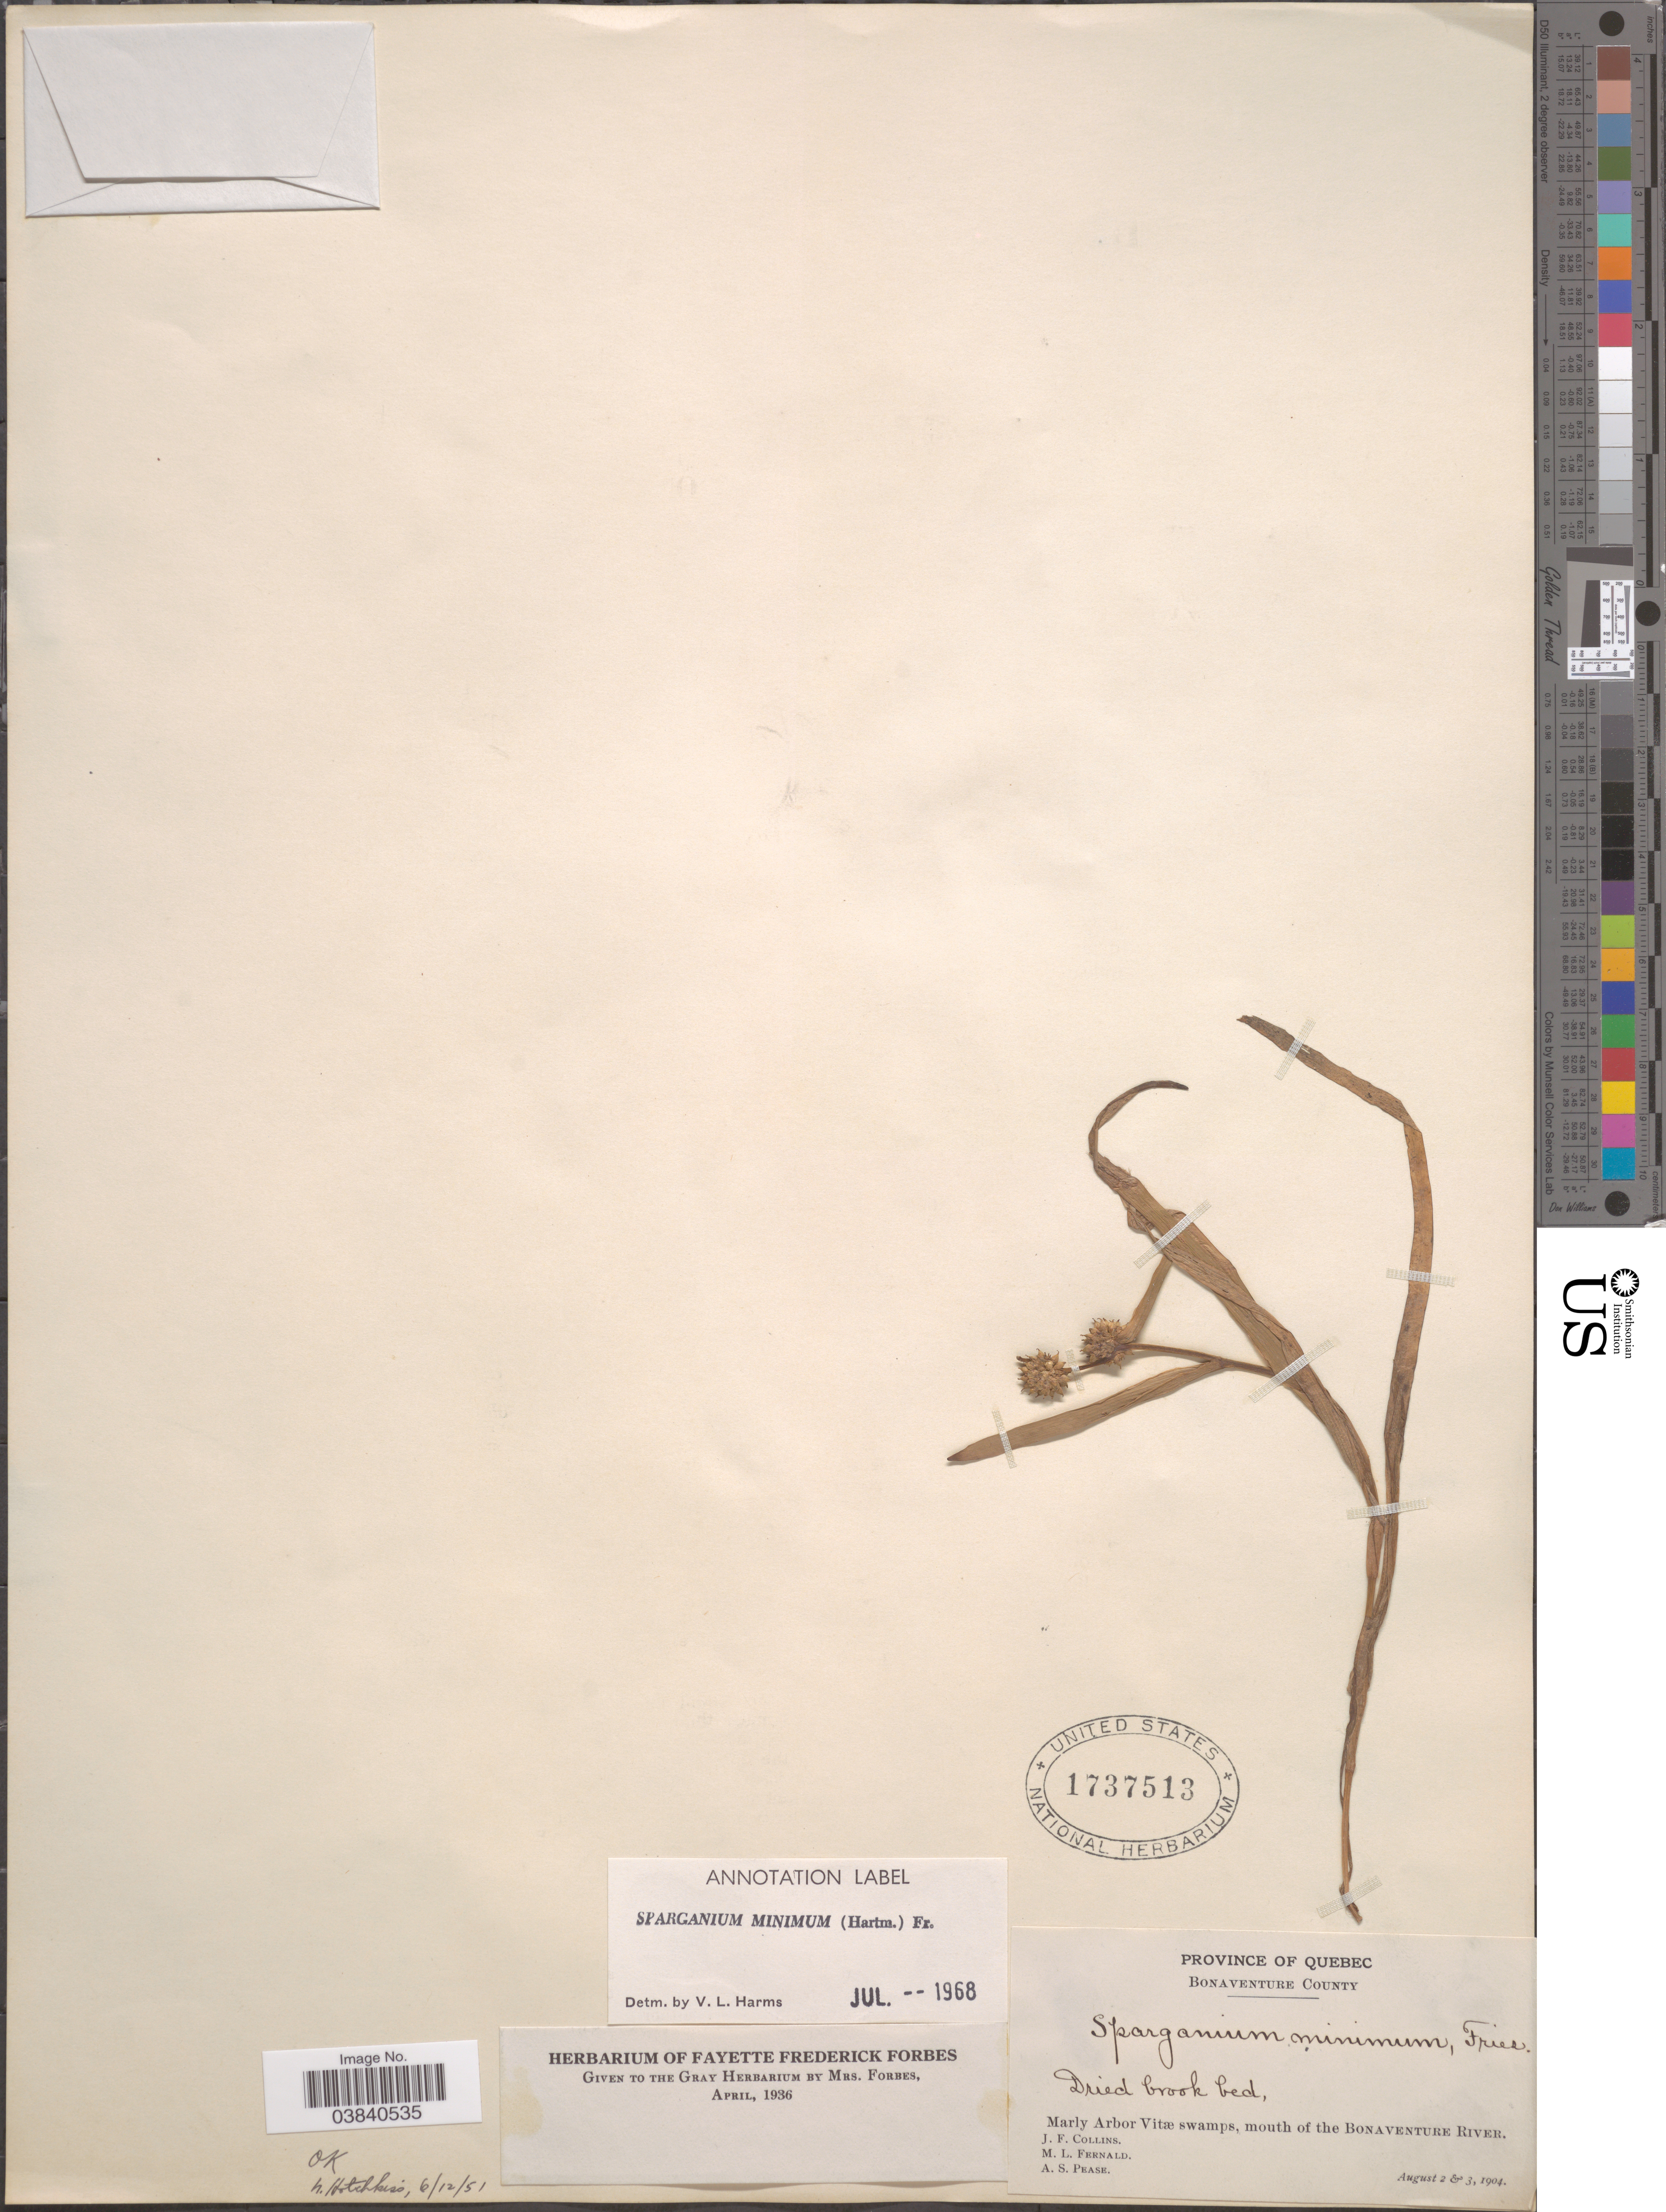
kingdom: Plantae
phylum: Tracheophyta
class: Liliopsida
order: Poales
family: Typhaceae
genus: Sparganium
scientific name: Sparganium minimum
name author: Wallr.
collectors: J. Collins, M. L. Fernald & A. S. Pease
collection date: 1904-08-02/1904-08-03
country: Canada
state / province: Quebec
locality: Bonaventure County. Marly Arbor Vitæ swamps, mouth of the Bonaventure River.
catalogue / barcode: US 1737513